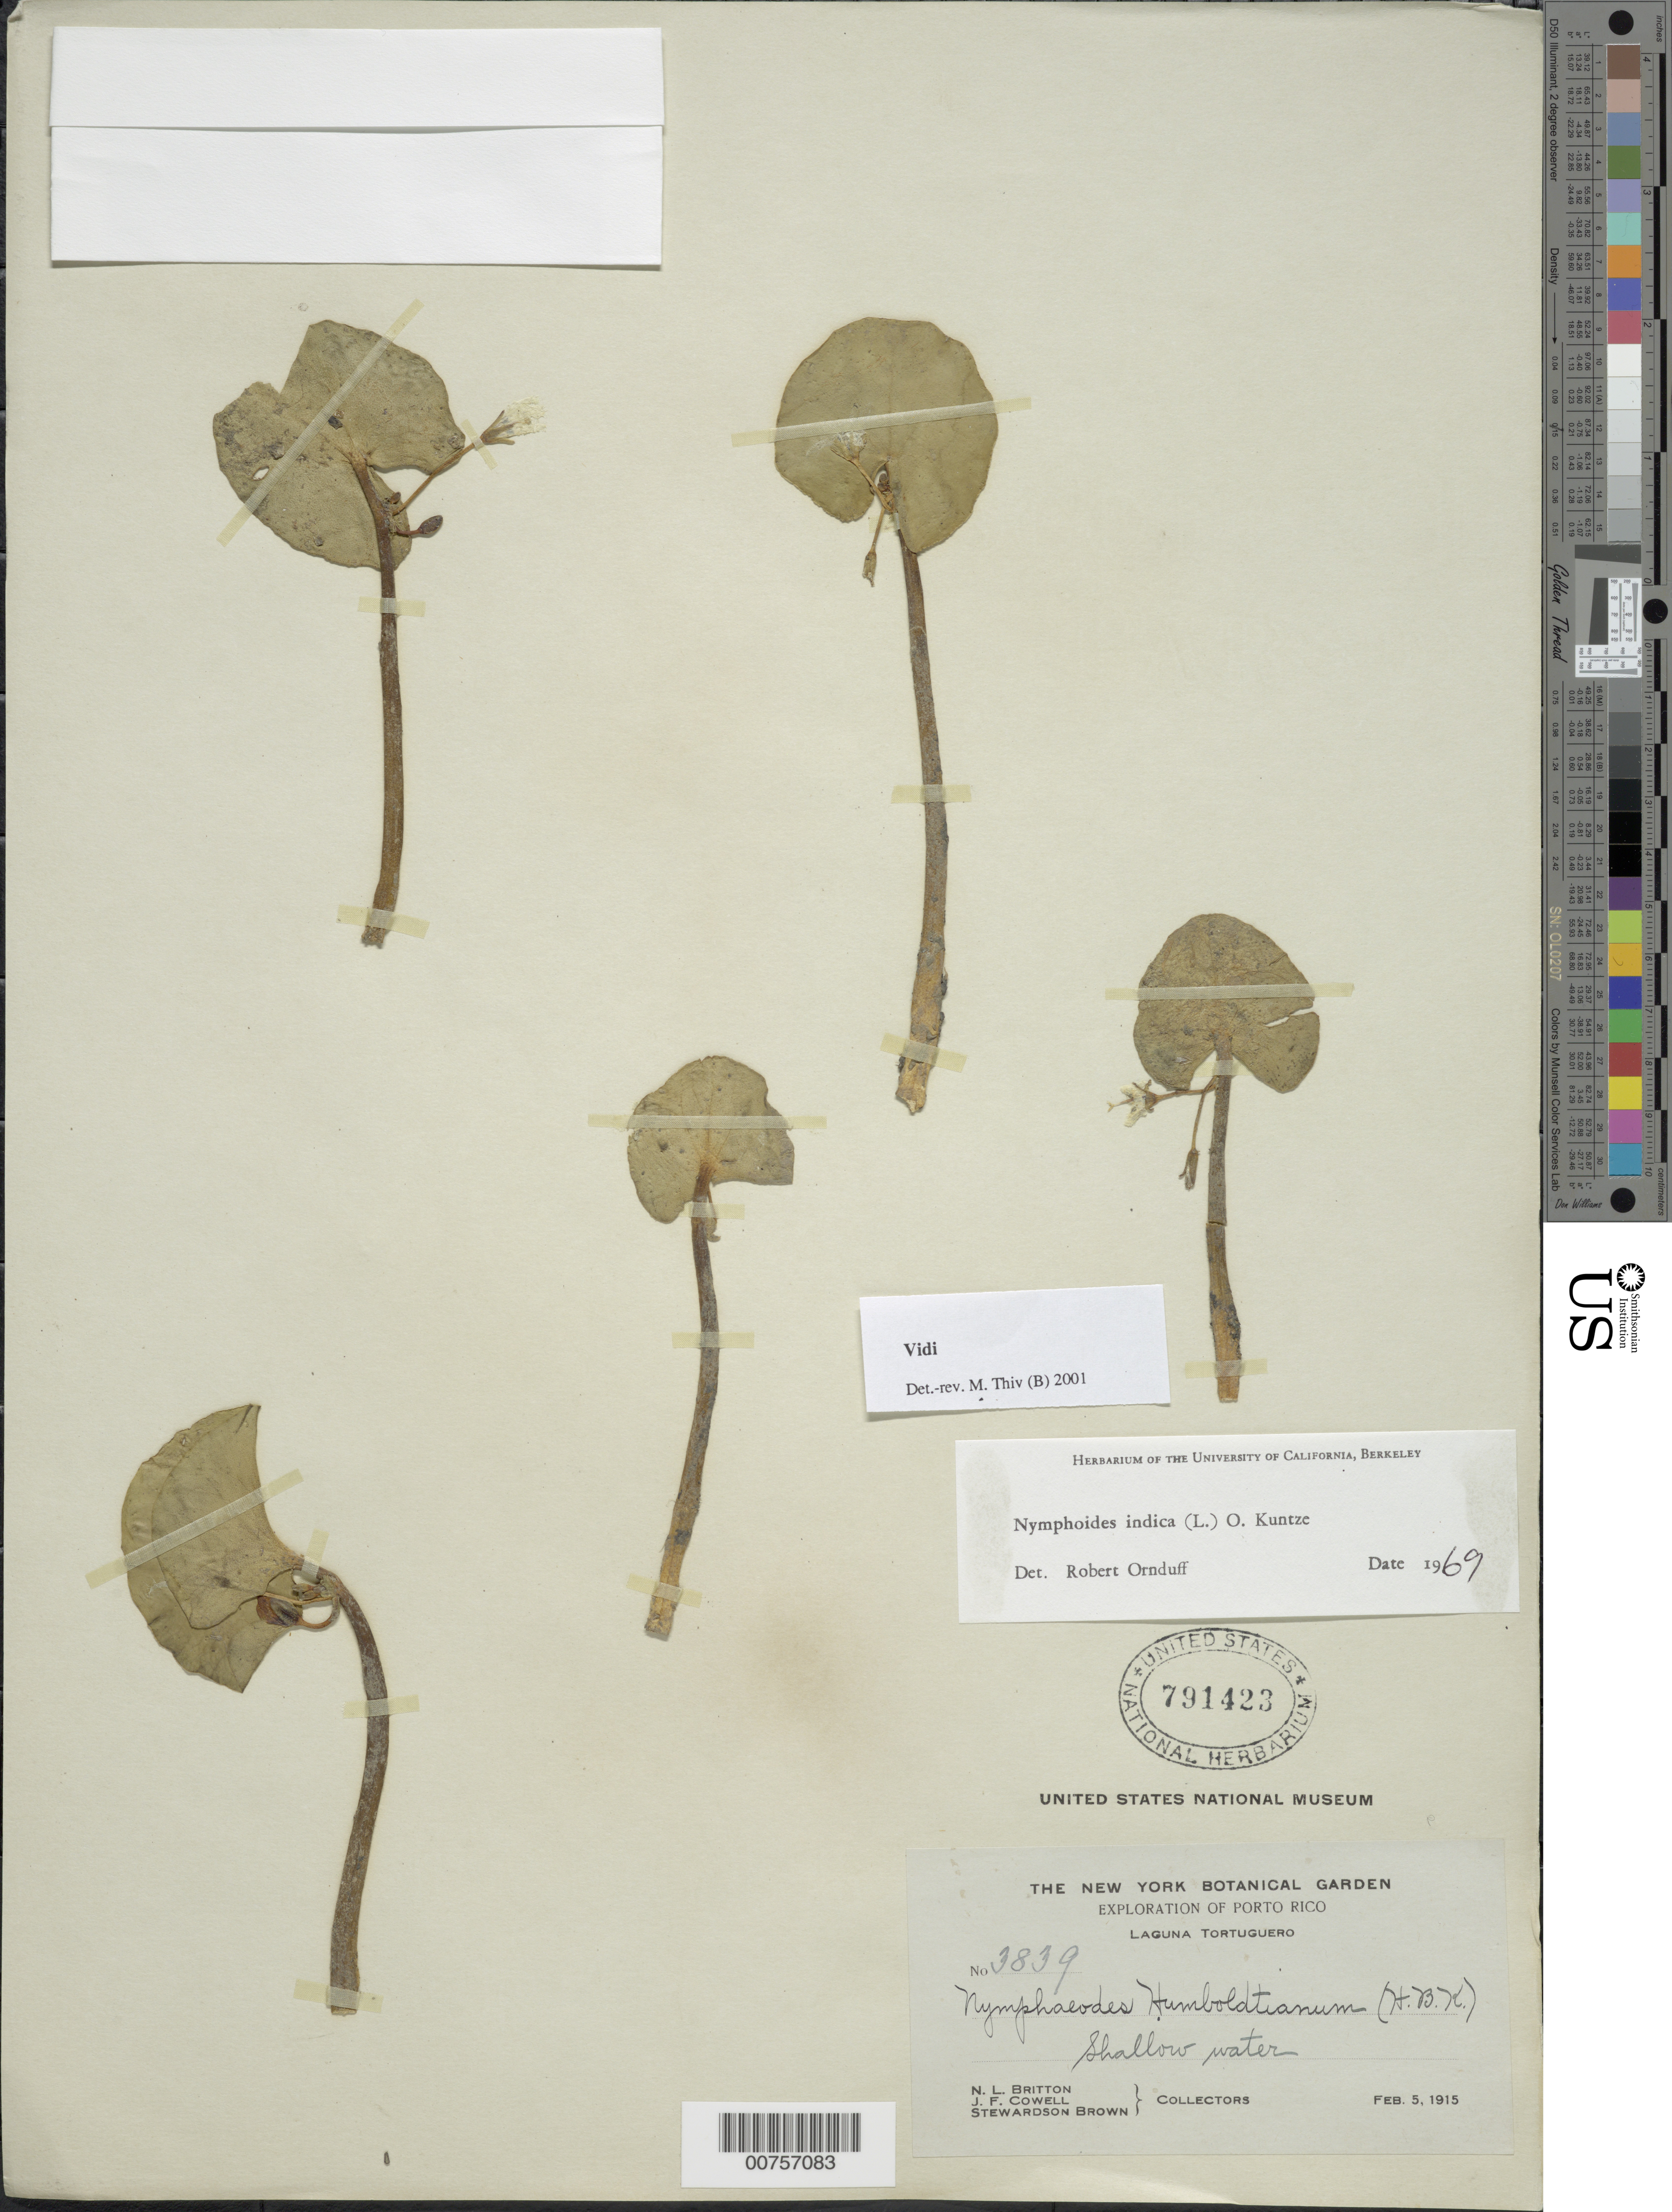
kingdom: Plantae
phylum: Tracheophyta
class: Magnoliopsida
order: Asterales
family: Menyanthaceae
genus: Nymphoides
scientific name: Nymphoides indica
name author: (L.) Kuntze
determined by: Thiv, M.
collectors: N. Britton, J. F. Cowell & S. Brown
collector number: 3839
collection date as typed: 05 Feb 1915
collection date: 1915-02-05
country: Puerto Rico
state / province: Manatí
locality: Laguna Tortuguero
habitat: Shallow water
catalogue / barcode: US 791423